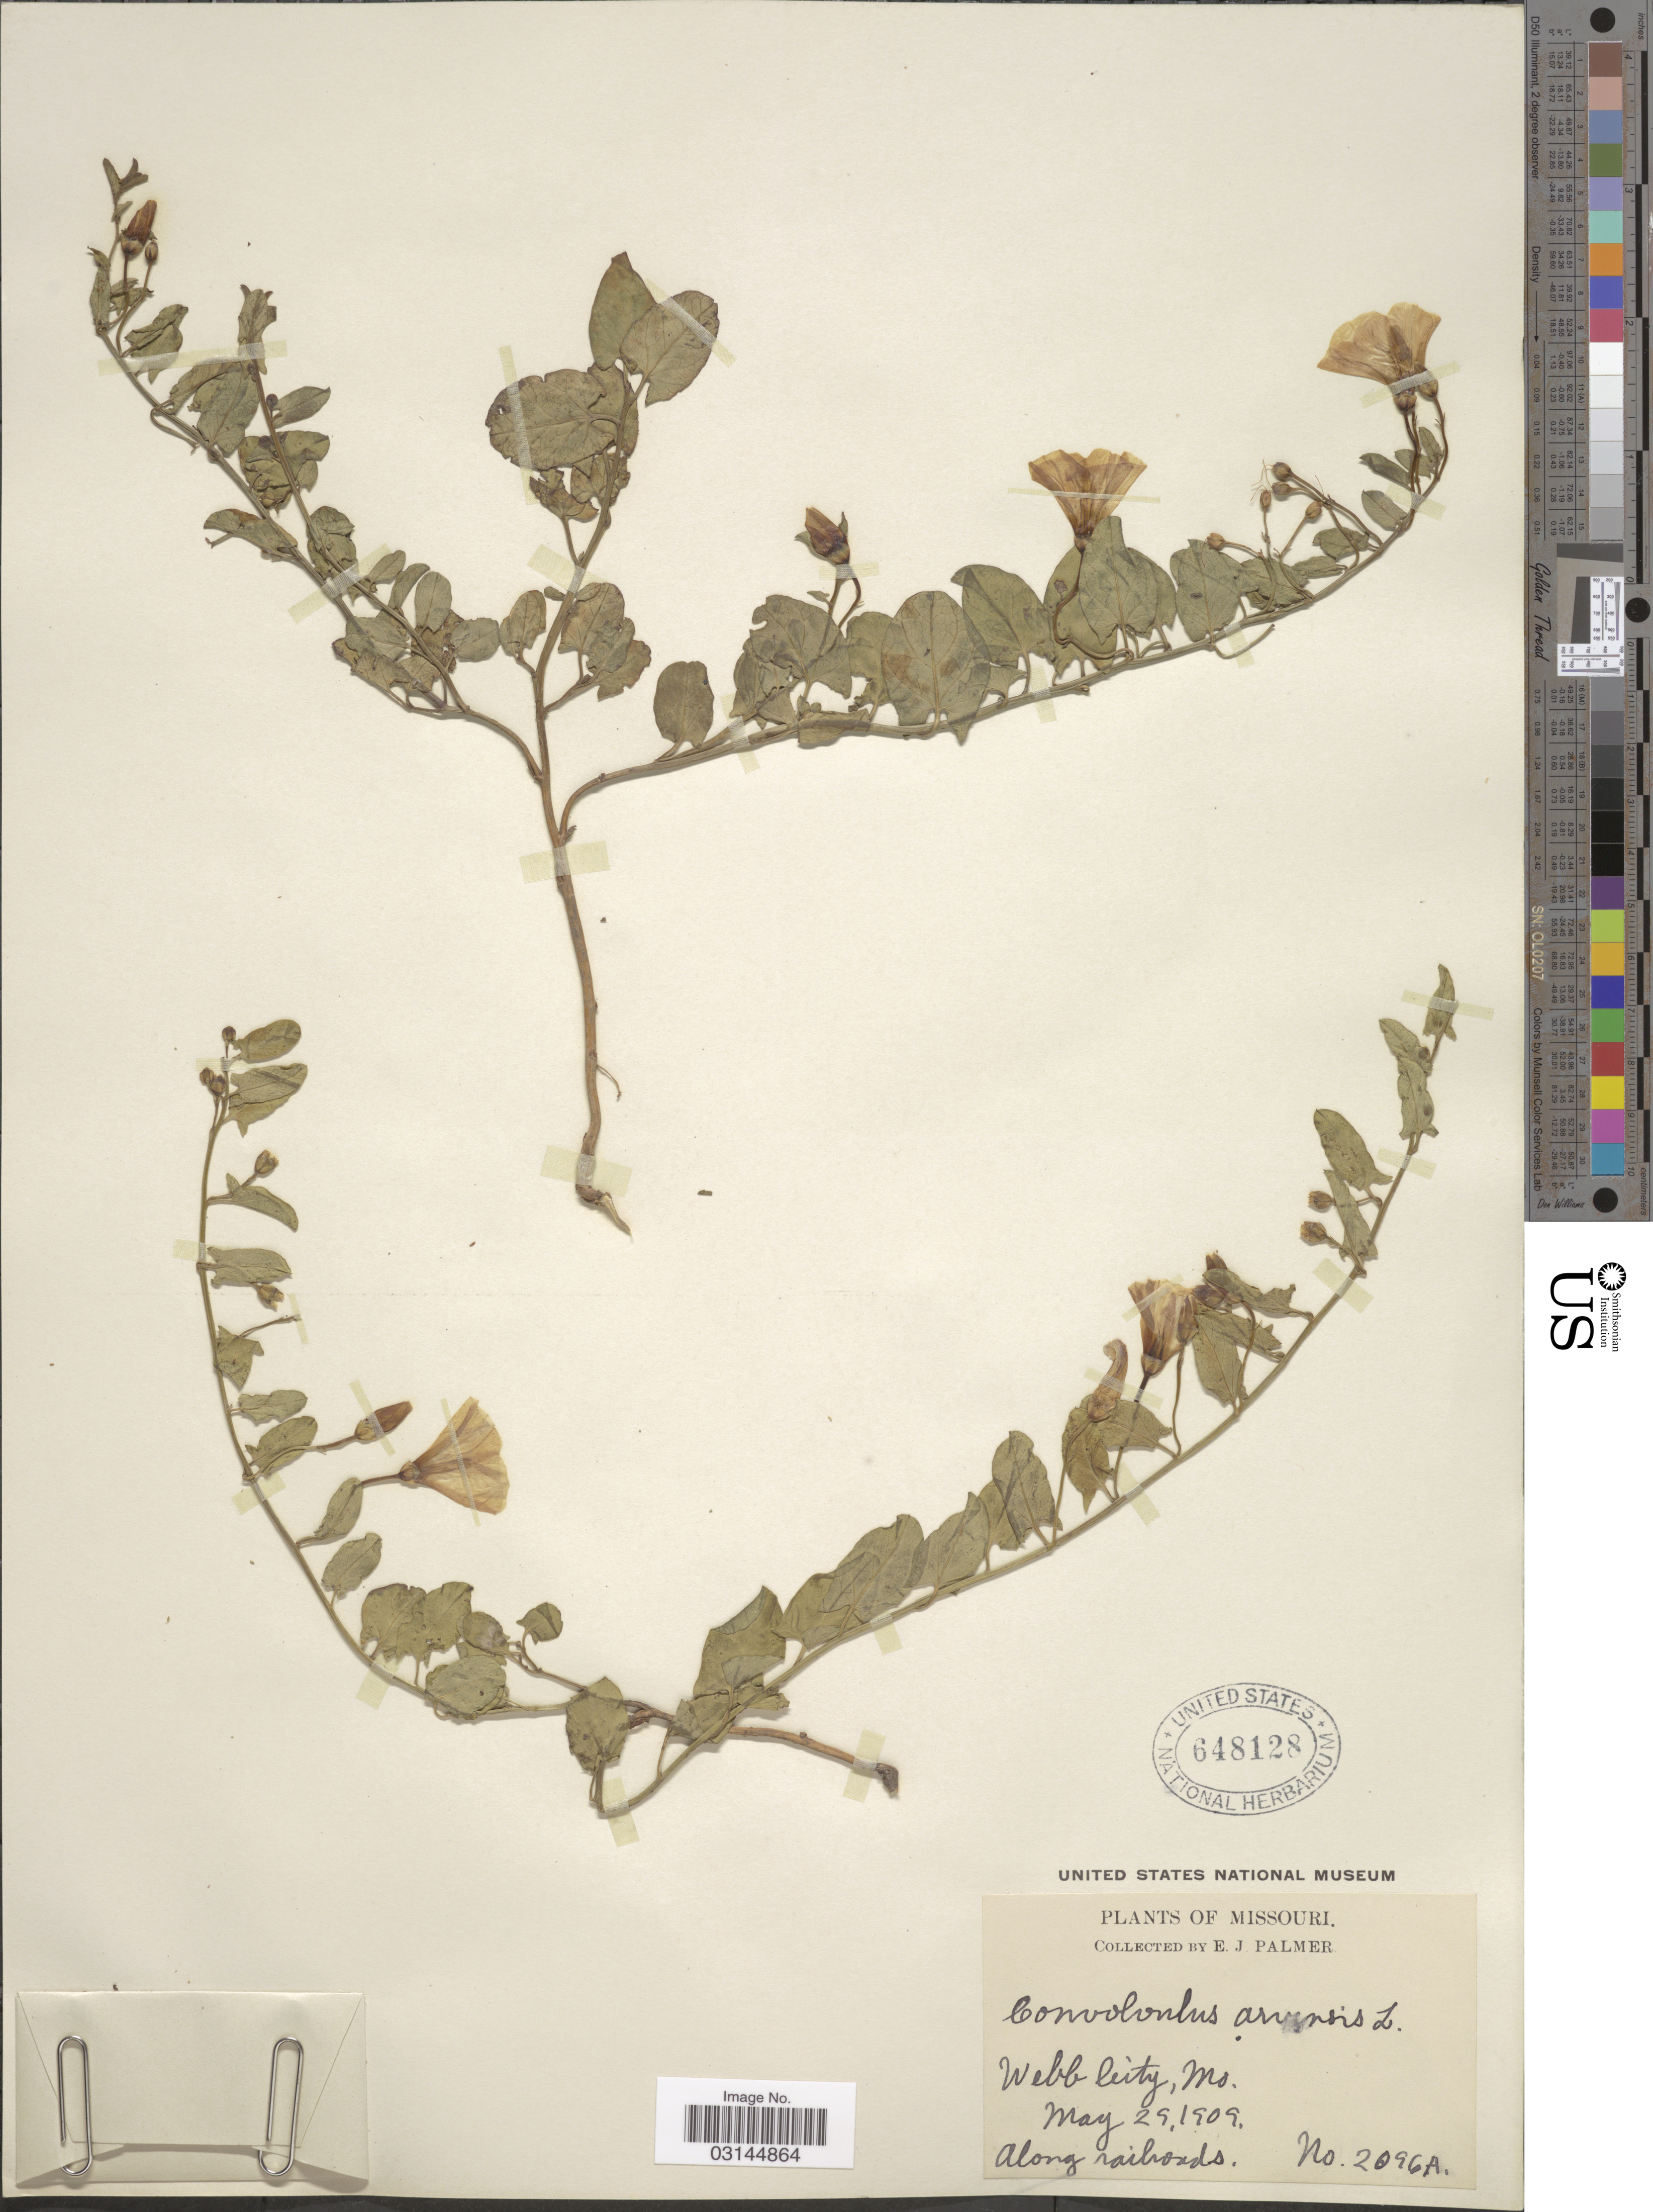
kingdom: Plantae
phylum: Tracheophyta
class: Magnoliopsida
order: Solanales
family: Convolvulaceae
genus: Convolvulus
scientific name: Convolvulus arvensis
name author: L.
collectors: E. J. Palmer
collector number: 2096A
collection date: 1909-05-29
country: United States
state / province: Missouri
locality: Webb City. Along railroads.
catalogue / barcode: US 648128